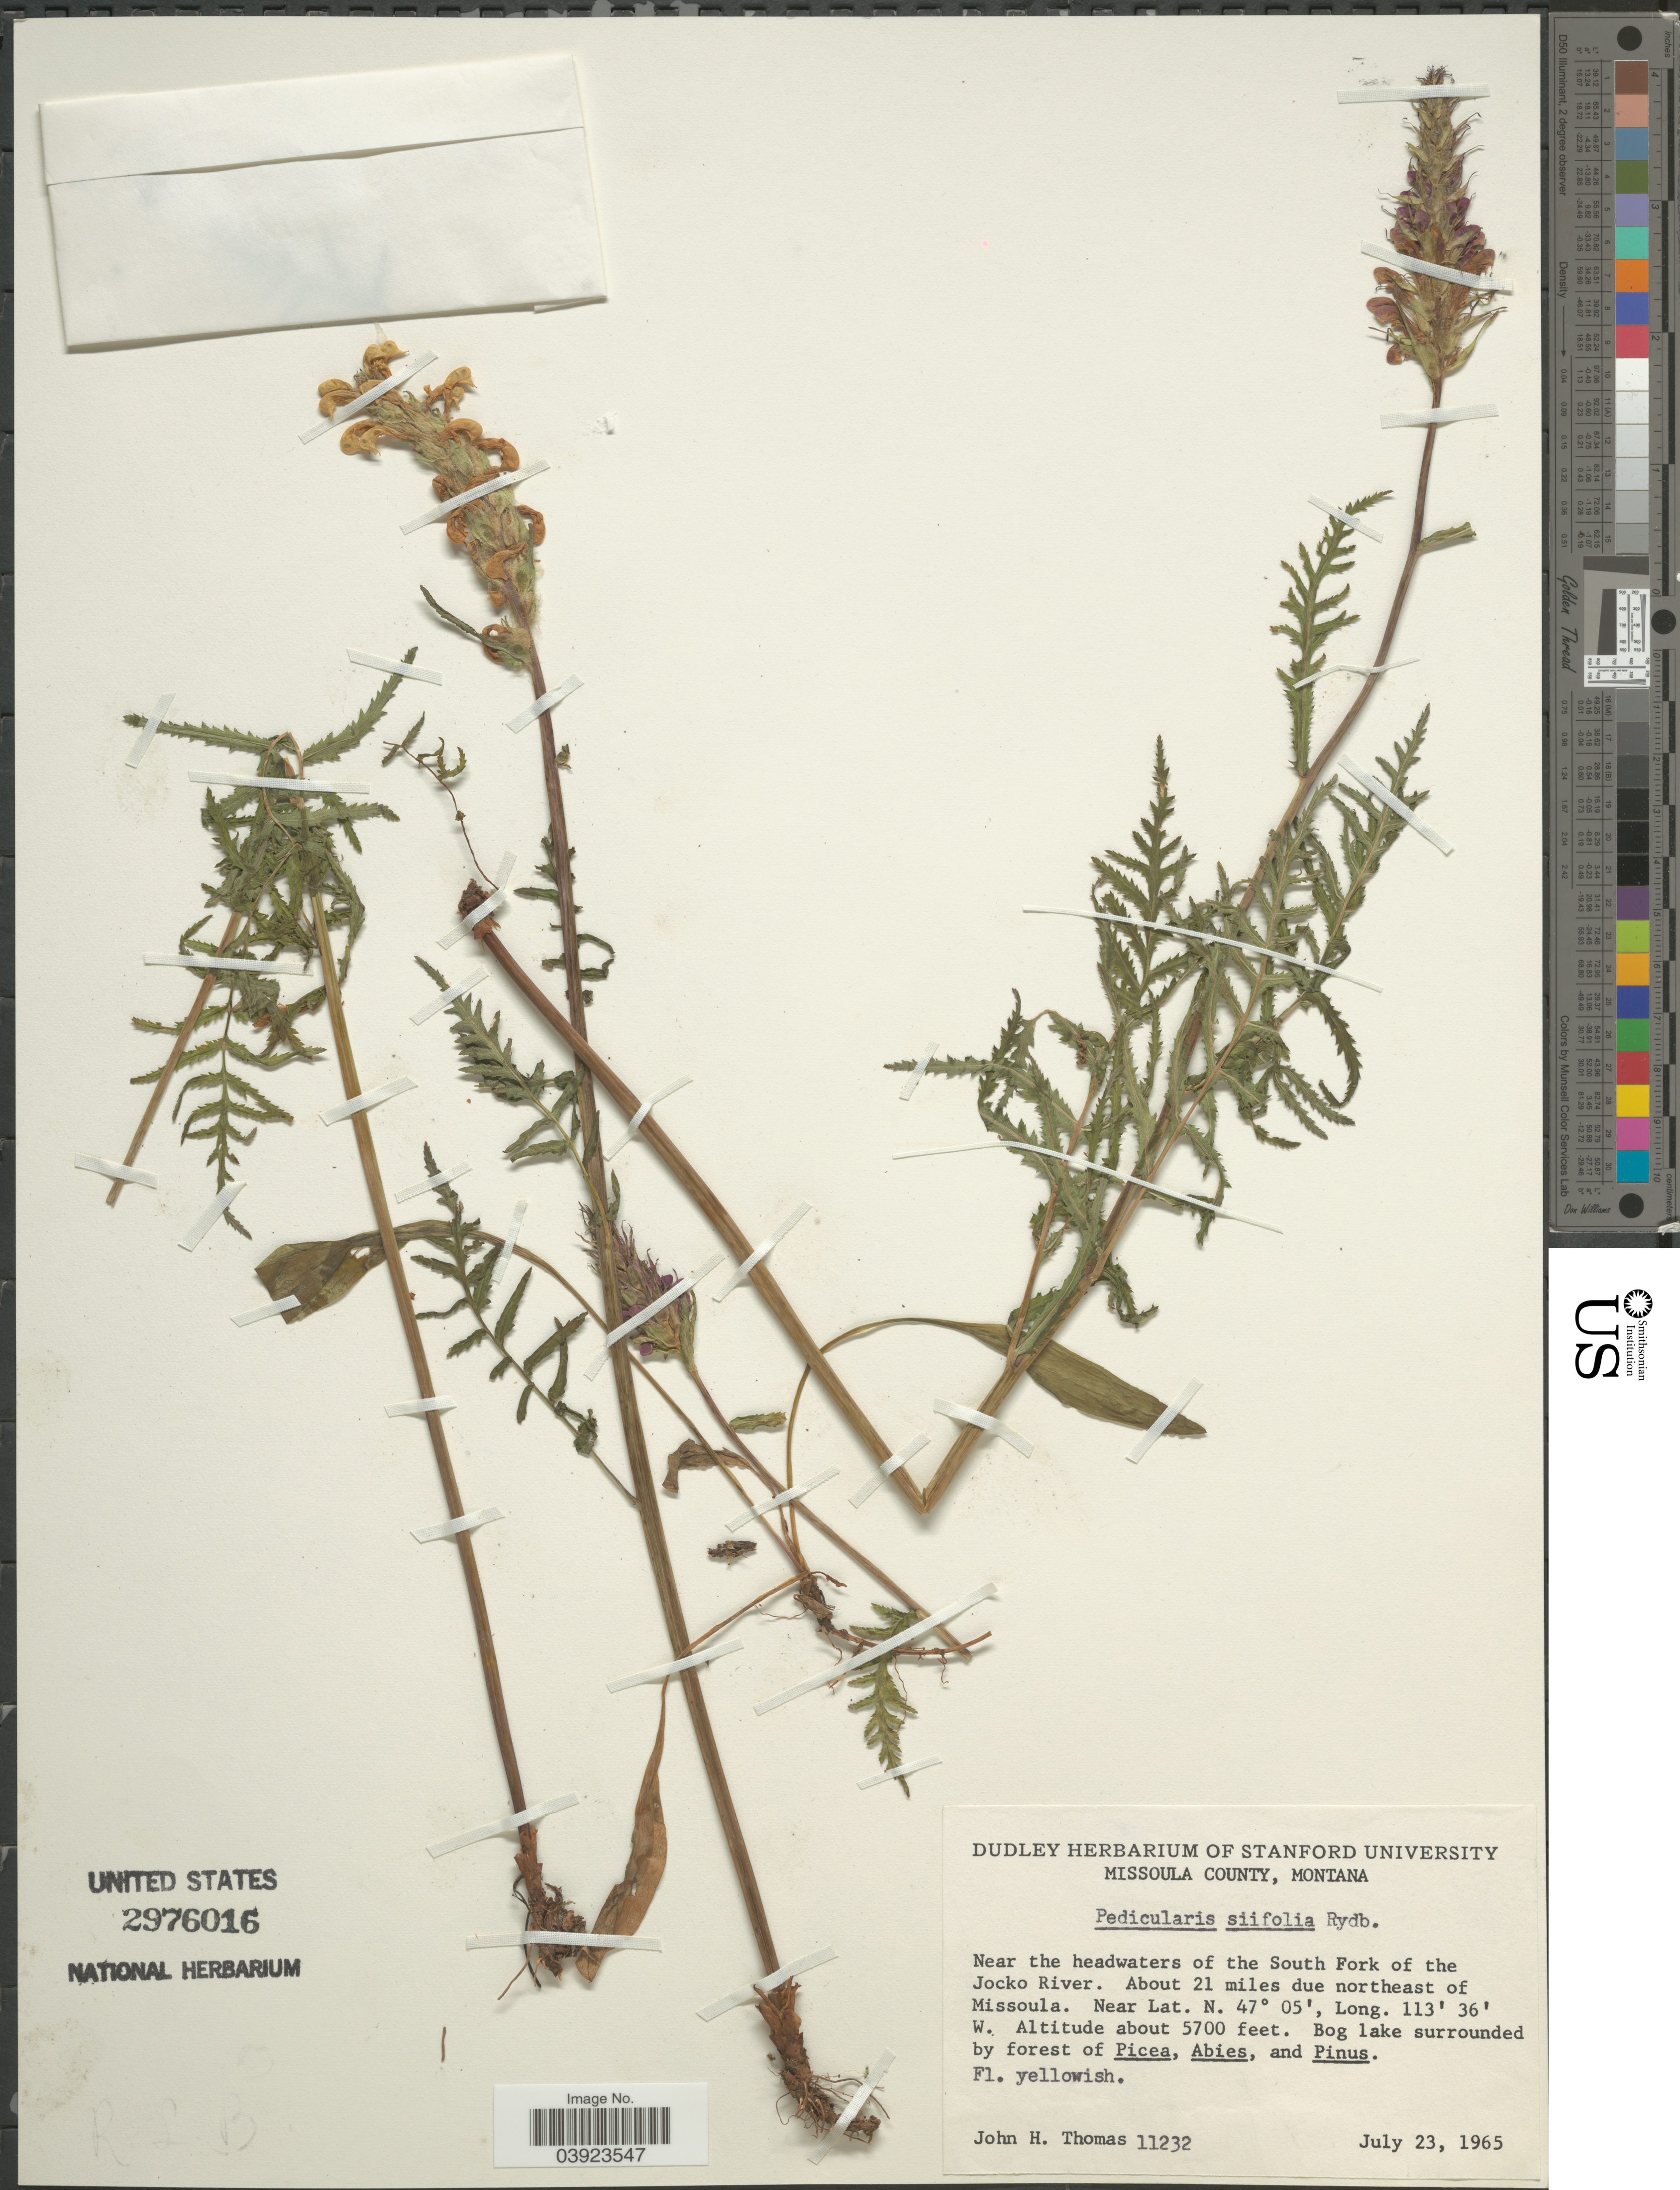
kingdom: Plantae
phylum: Tracheophyta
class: Magnoliopsida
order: Lamiales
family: Orobanchaceae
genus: Pedicularis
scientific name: Pedicularis siifolia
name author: Rydb.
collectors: J. H. Thomas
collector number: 11232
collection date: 1965-07-23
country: United States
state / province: Montana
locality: Missoula County. Near the headwaters of the South Fork of the Jocko River. About 21 miles due northeast of Missoula.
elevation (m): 1737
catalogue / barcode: US 2976016